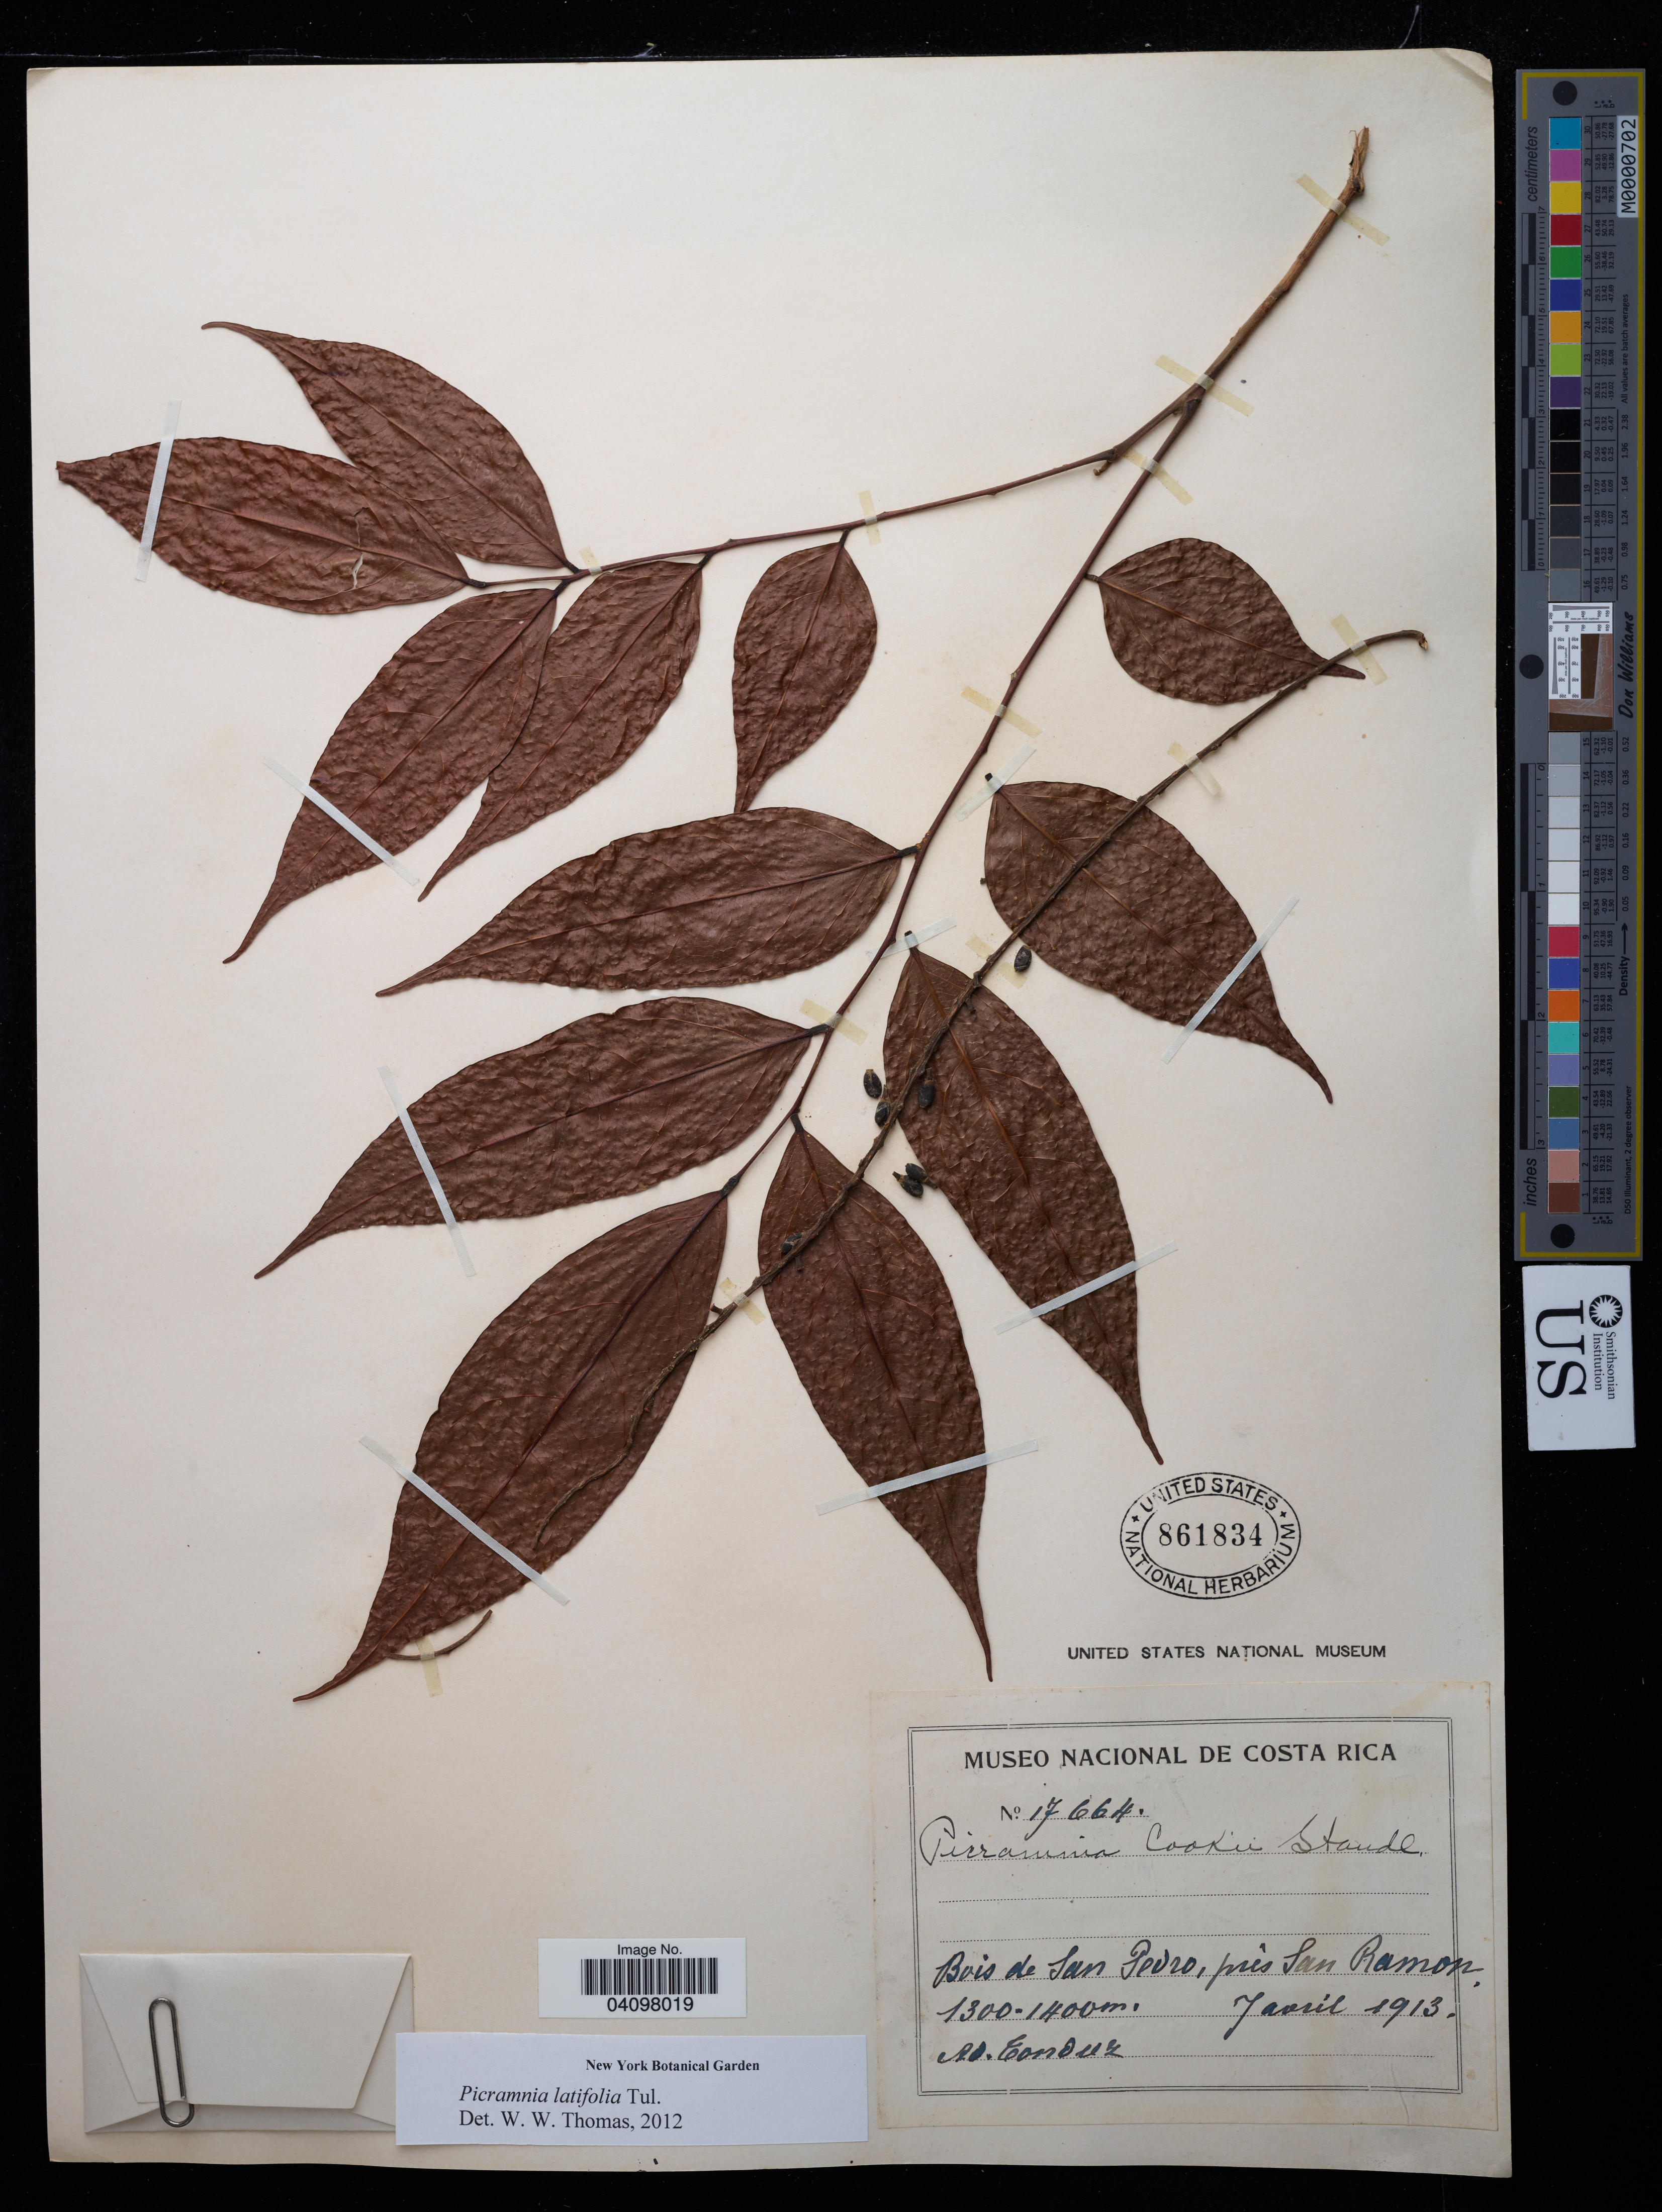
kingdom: Plantae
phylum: Tracheophyta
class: Magnoliopsida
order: Picramniales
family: Picramniaceae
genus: Picramnia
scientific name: Picramnia latifolia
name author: Tul.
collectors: A. Conduz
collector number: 17664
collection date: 1913-04-07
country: Costa Rica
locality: Bois de San Pedro, près San Ramon.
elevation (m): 1300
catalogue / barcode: US 861834